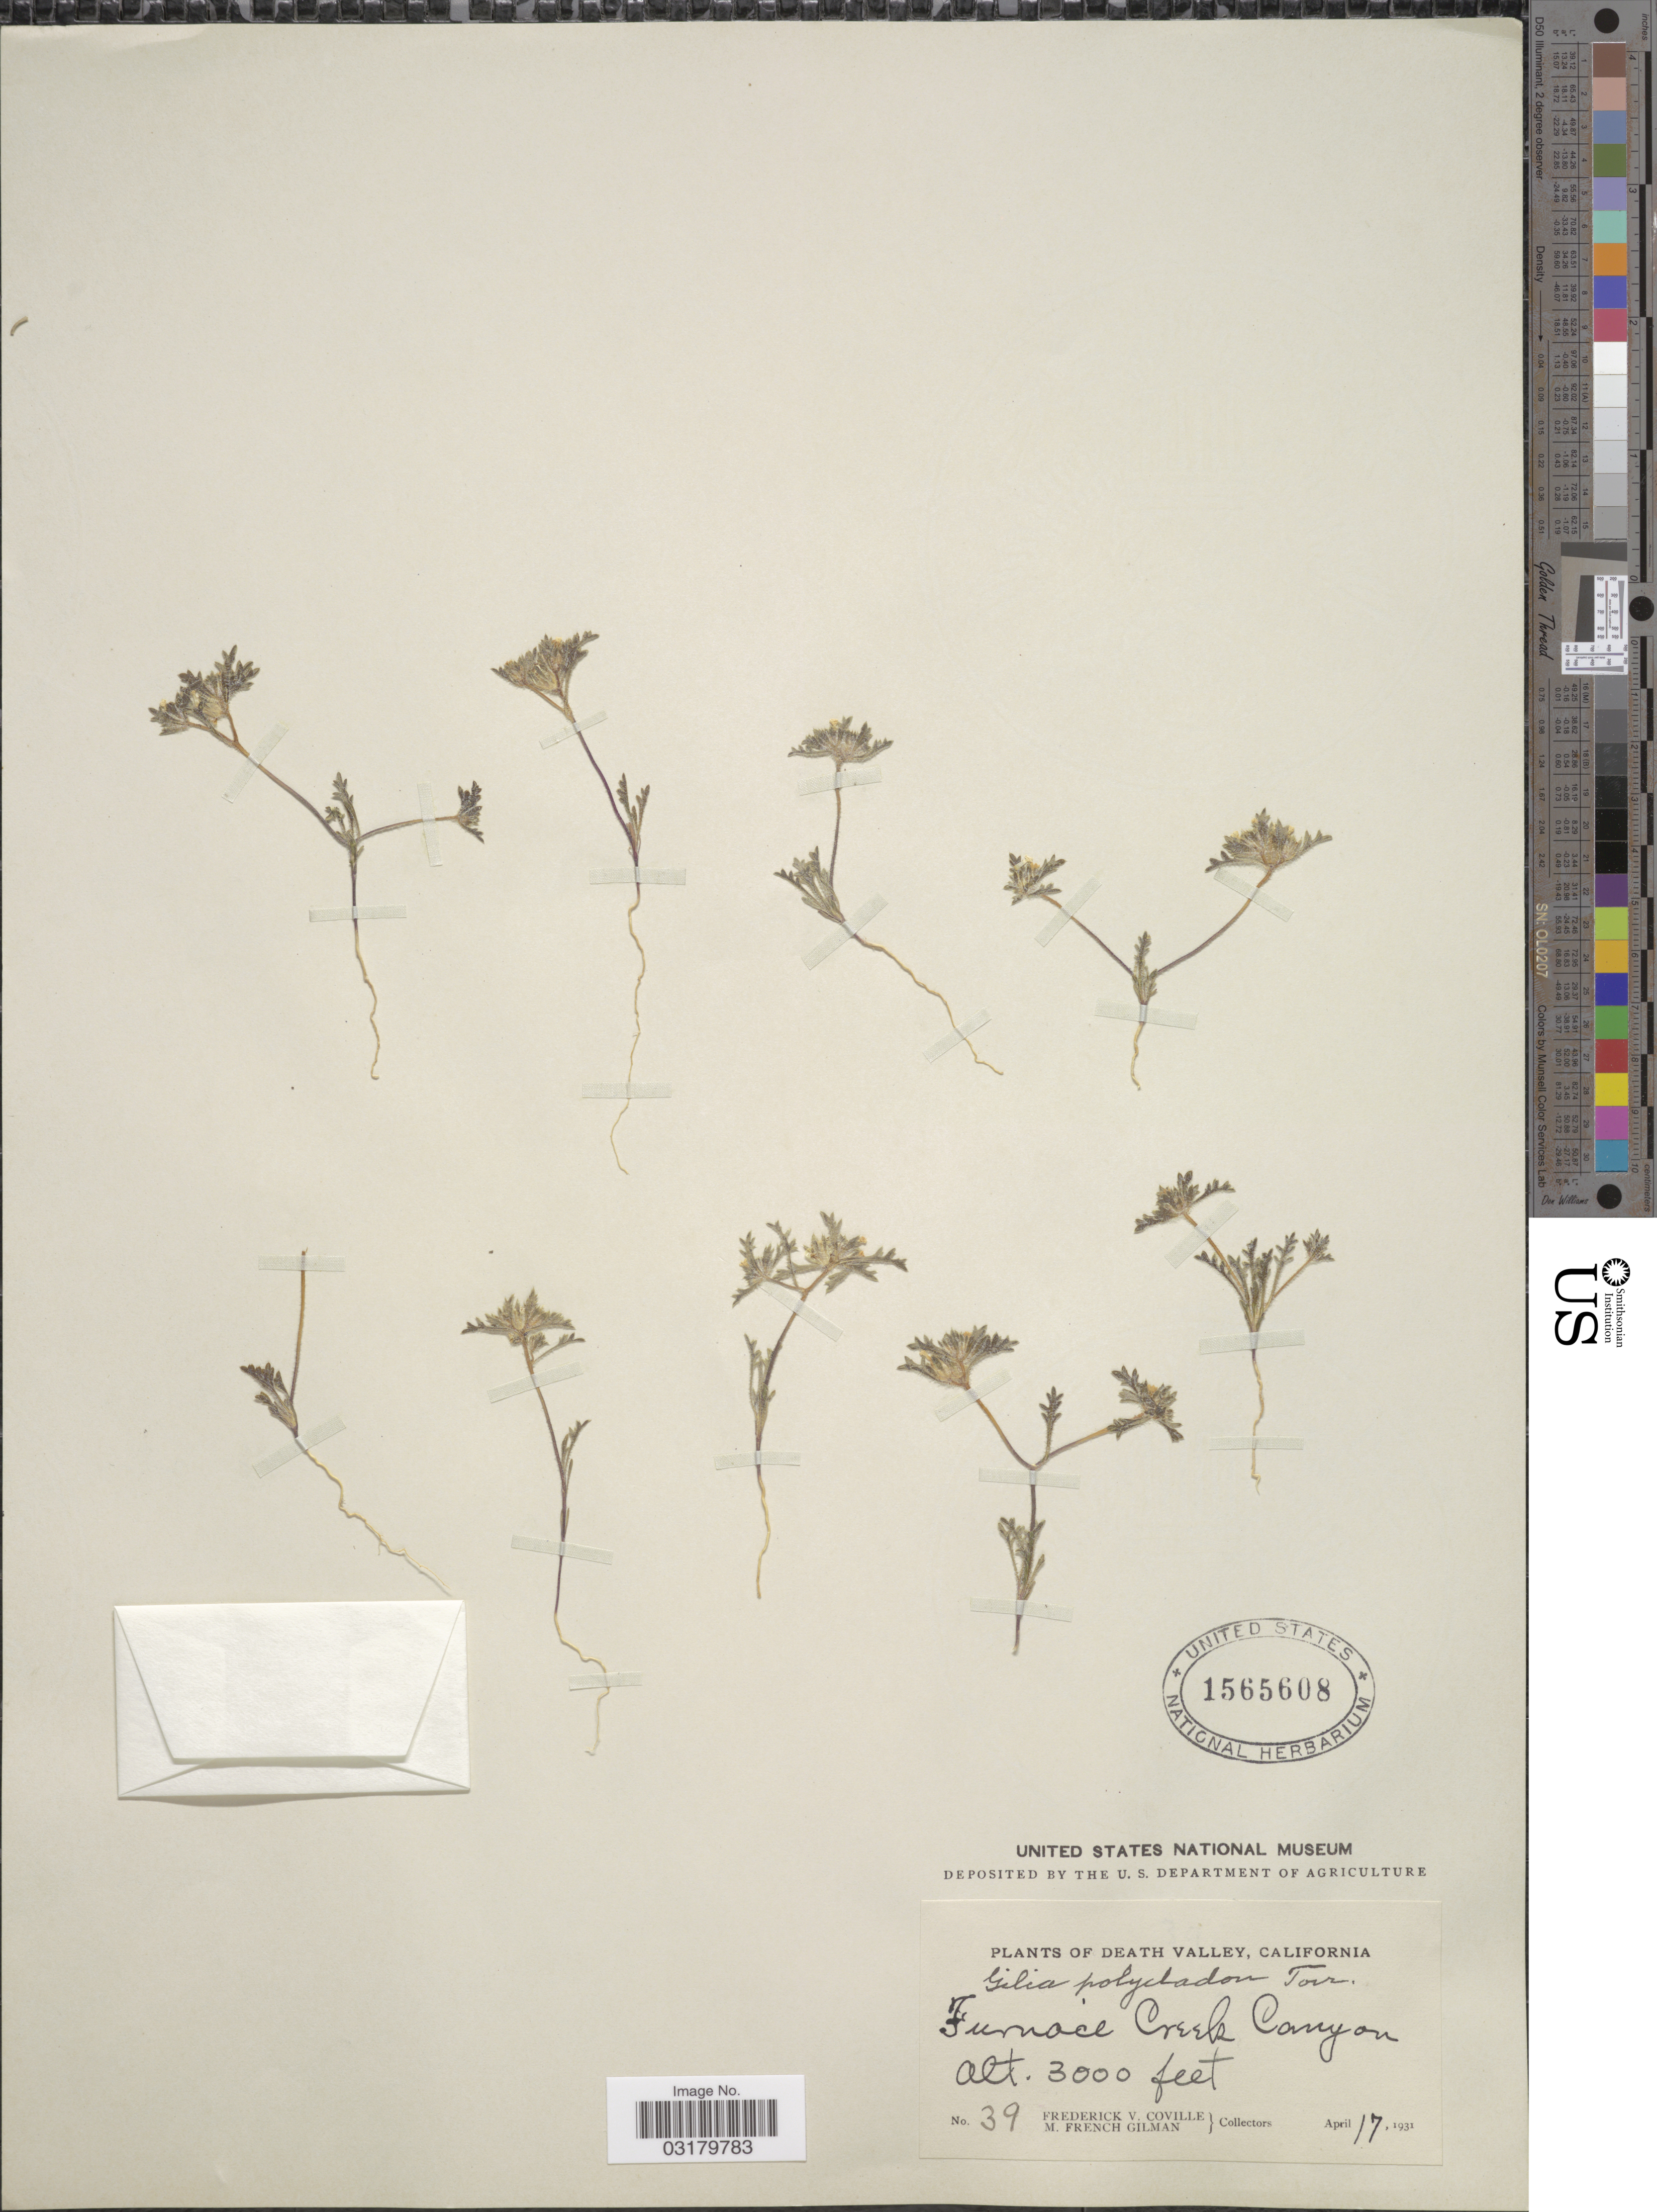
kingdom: Plantae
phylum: Tracheophyta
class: Magnoliopsida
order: Ericales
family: Polemoniaceae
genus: Ipomopsis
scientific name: Ipomopsis polycladon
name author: (Torr.) V.E. Grant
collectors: F. V. Coville & M. F. Gilman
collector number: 39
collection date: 1931-04-17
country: United States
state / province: California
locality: Death Valley. Furnace Creek Canyon.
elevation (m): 914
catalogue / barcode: US 1565608